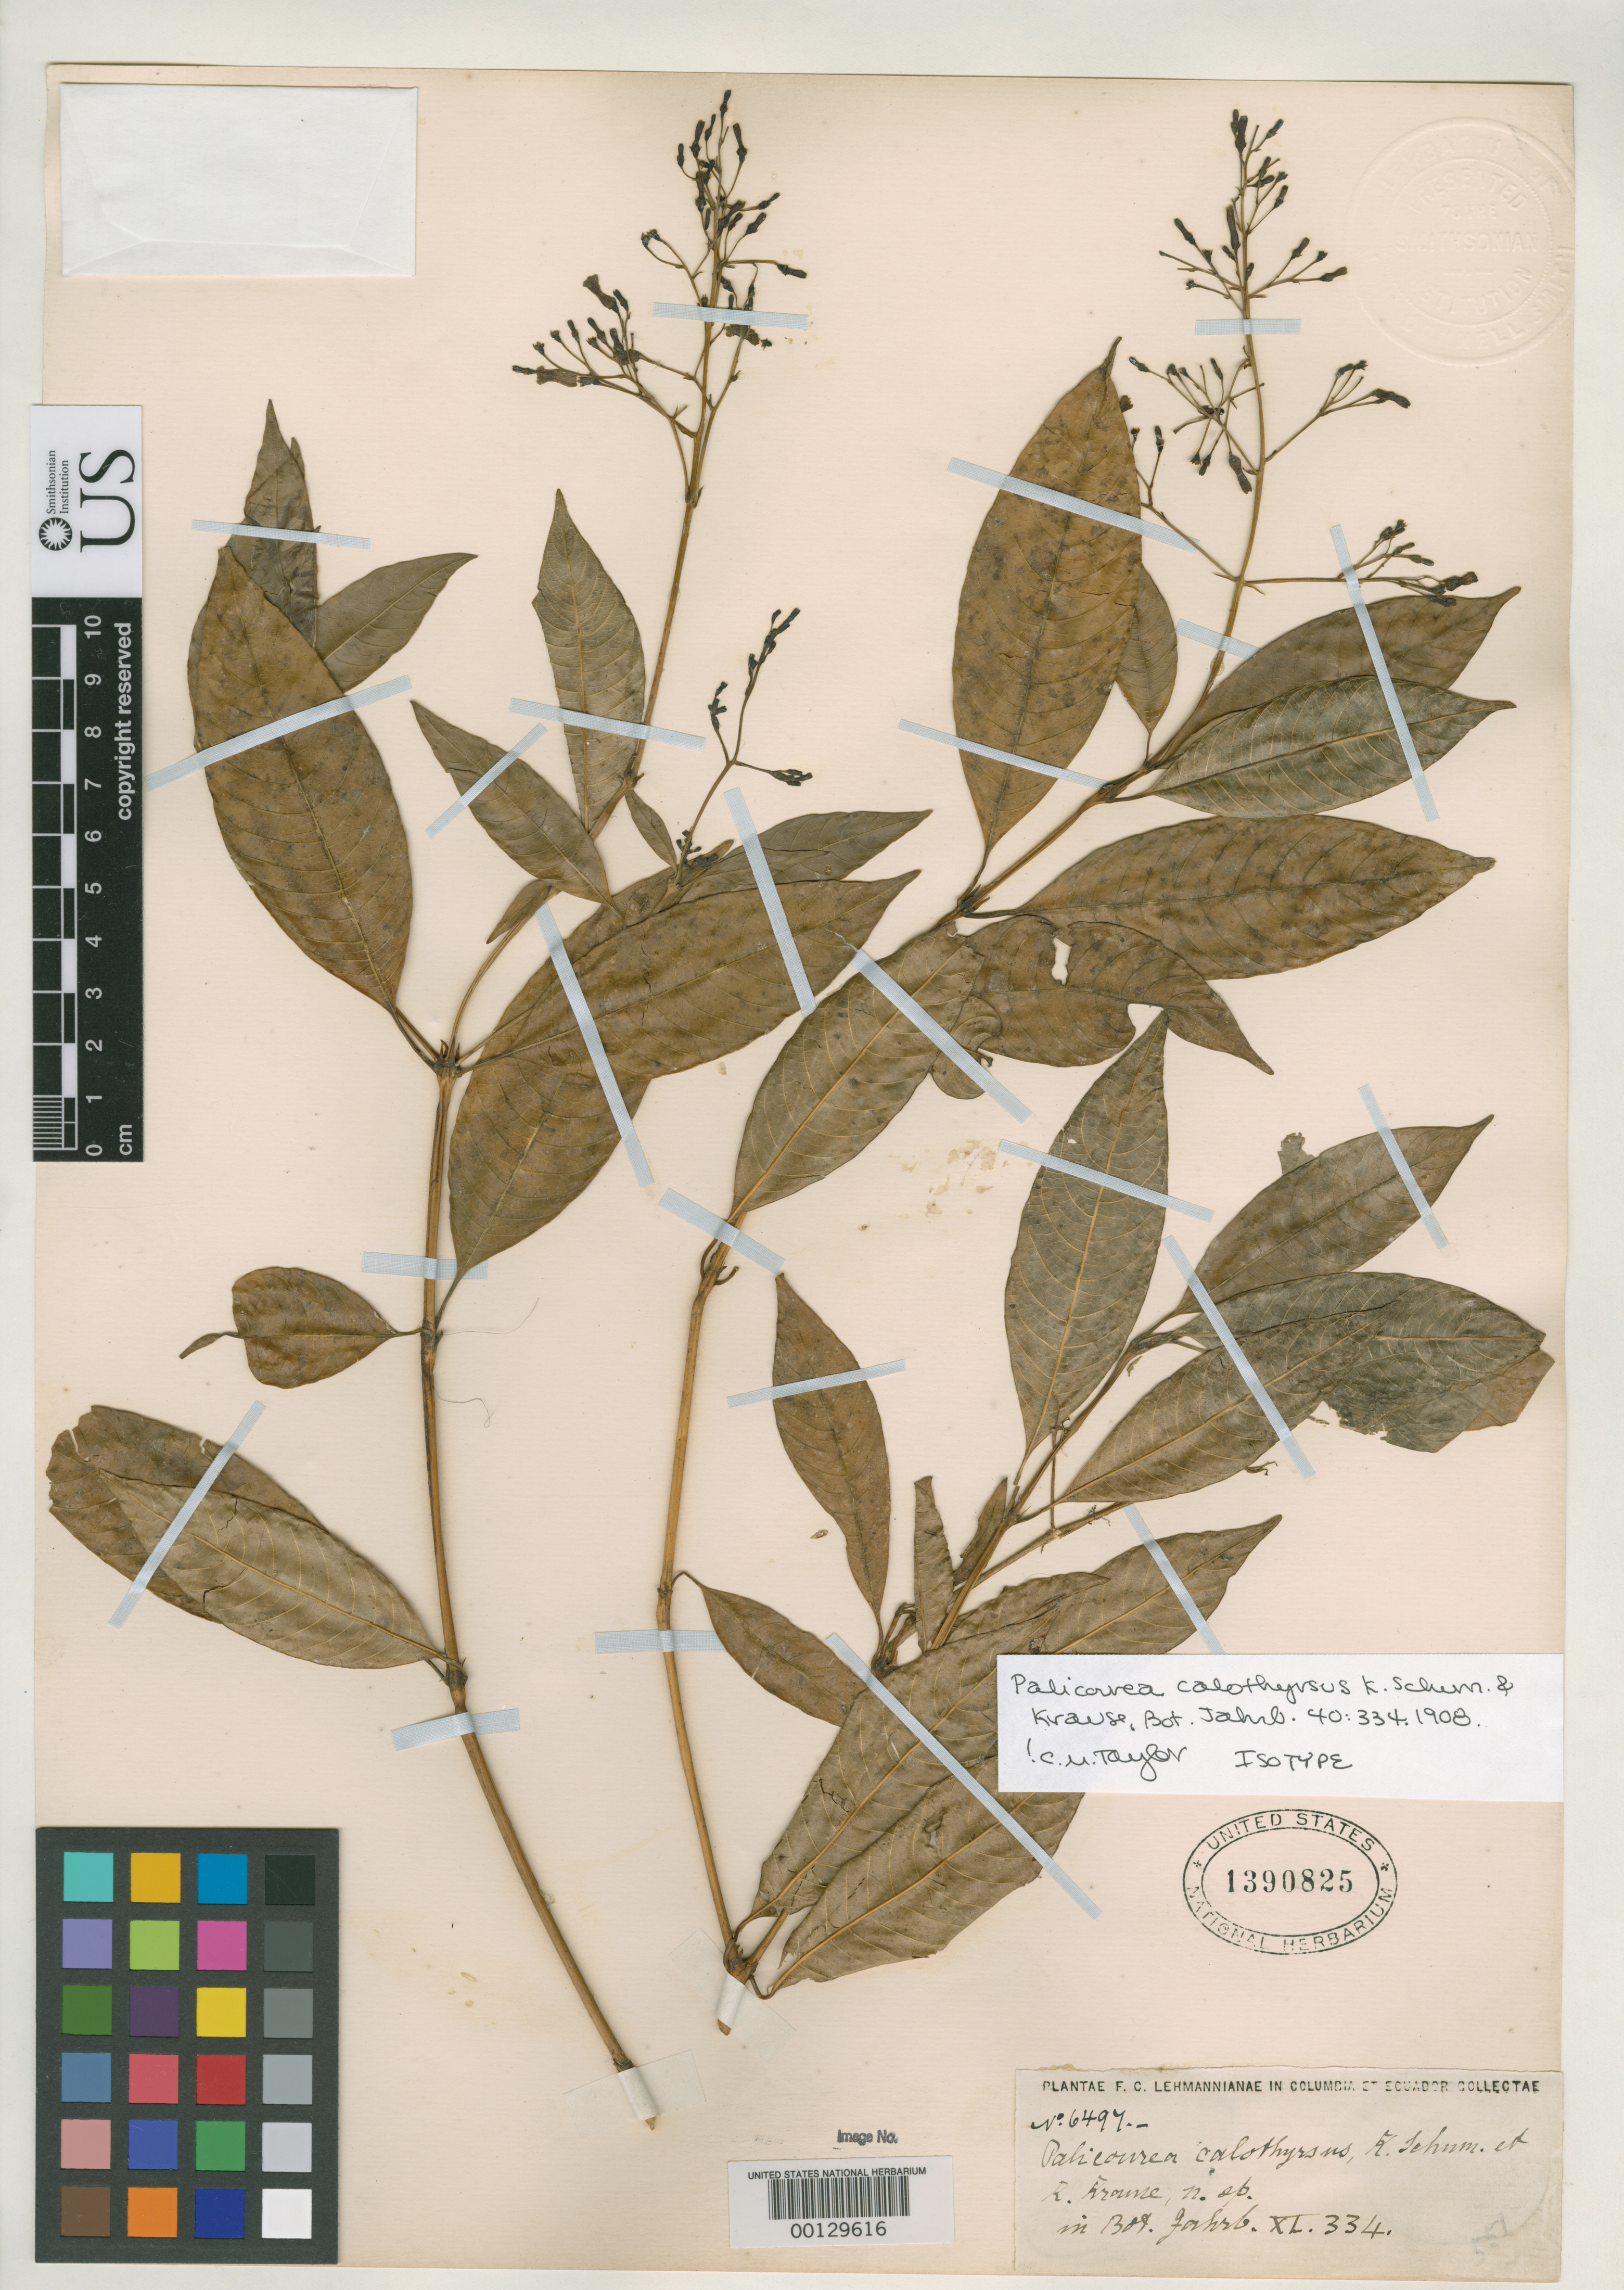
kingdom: Plantae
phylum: Tracheophyta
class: Magnoliopsida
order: Gentianales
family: Rubiaceae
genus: Palicourea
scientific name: Palicourea calothyrsus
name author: K. Schum. & K. Krause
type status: Isotype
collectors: F. C. Lehmann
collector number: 6497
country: Ecuador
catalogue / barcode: US 1390825